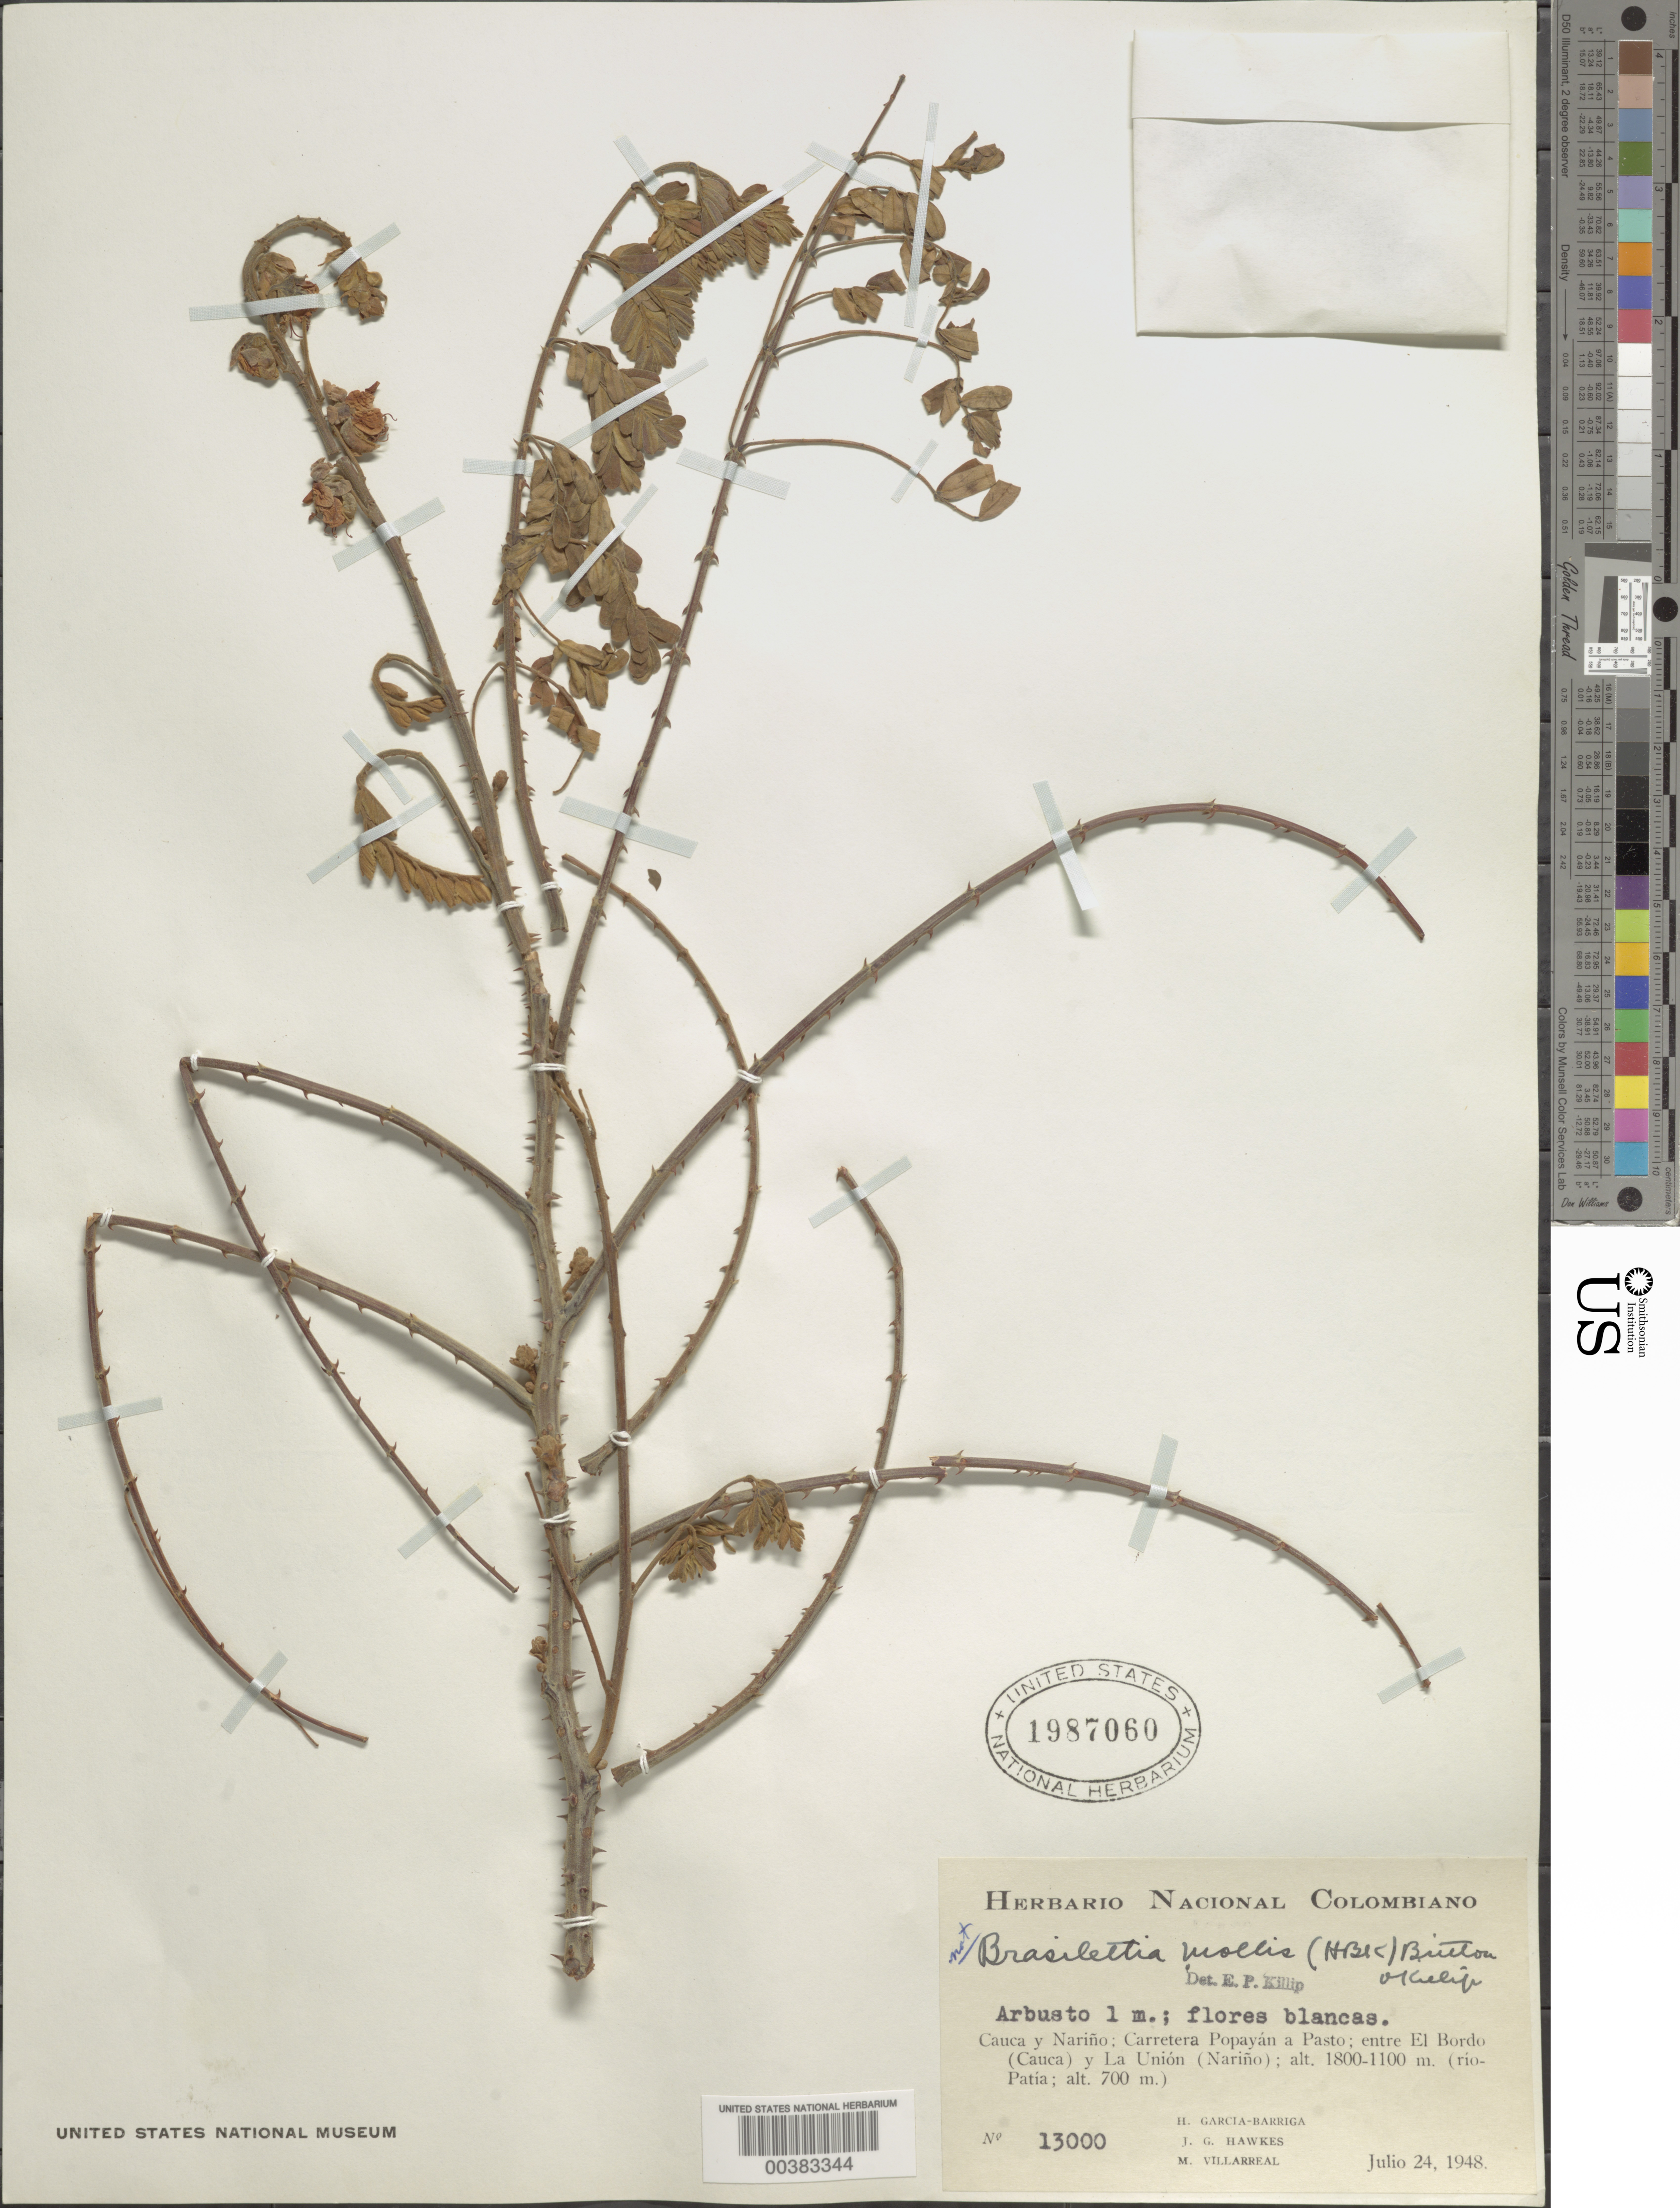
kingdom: Plantae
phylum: Tracheophyta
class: Magnoliopsida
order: Fabales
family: Fabaceae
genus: Biancaea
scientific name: Biancaea decapetala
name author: (Roth) O. Deg.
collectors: H. García Barriga, J. Hawkes & M. Villarreal V.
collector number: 13000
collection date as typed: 24 Jul 1948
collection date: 1948-07-24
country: Colombia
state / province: Cauca / Nariño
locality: Carretera Popayan a Pasto; entre el Bordo (Cauca) y La Union (Narino)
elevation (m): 700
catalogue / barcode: US 1987060